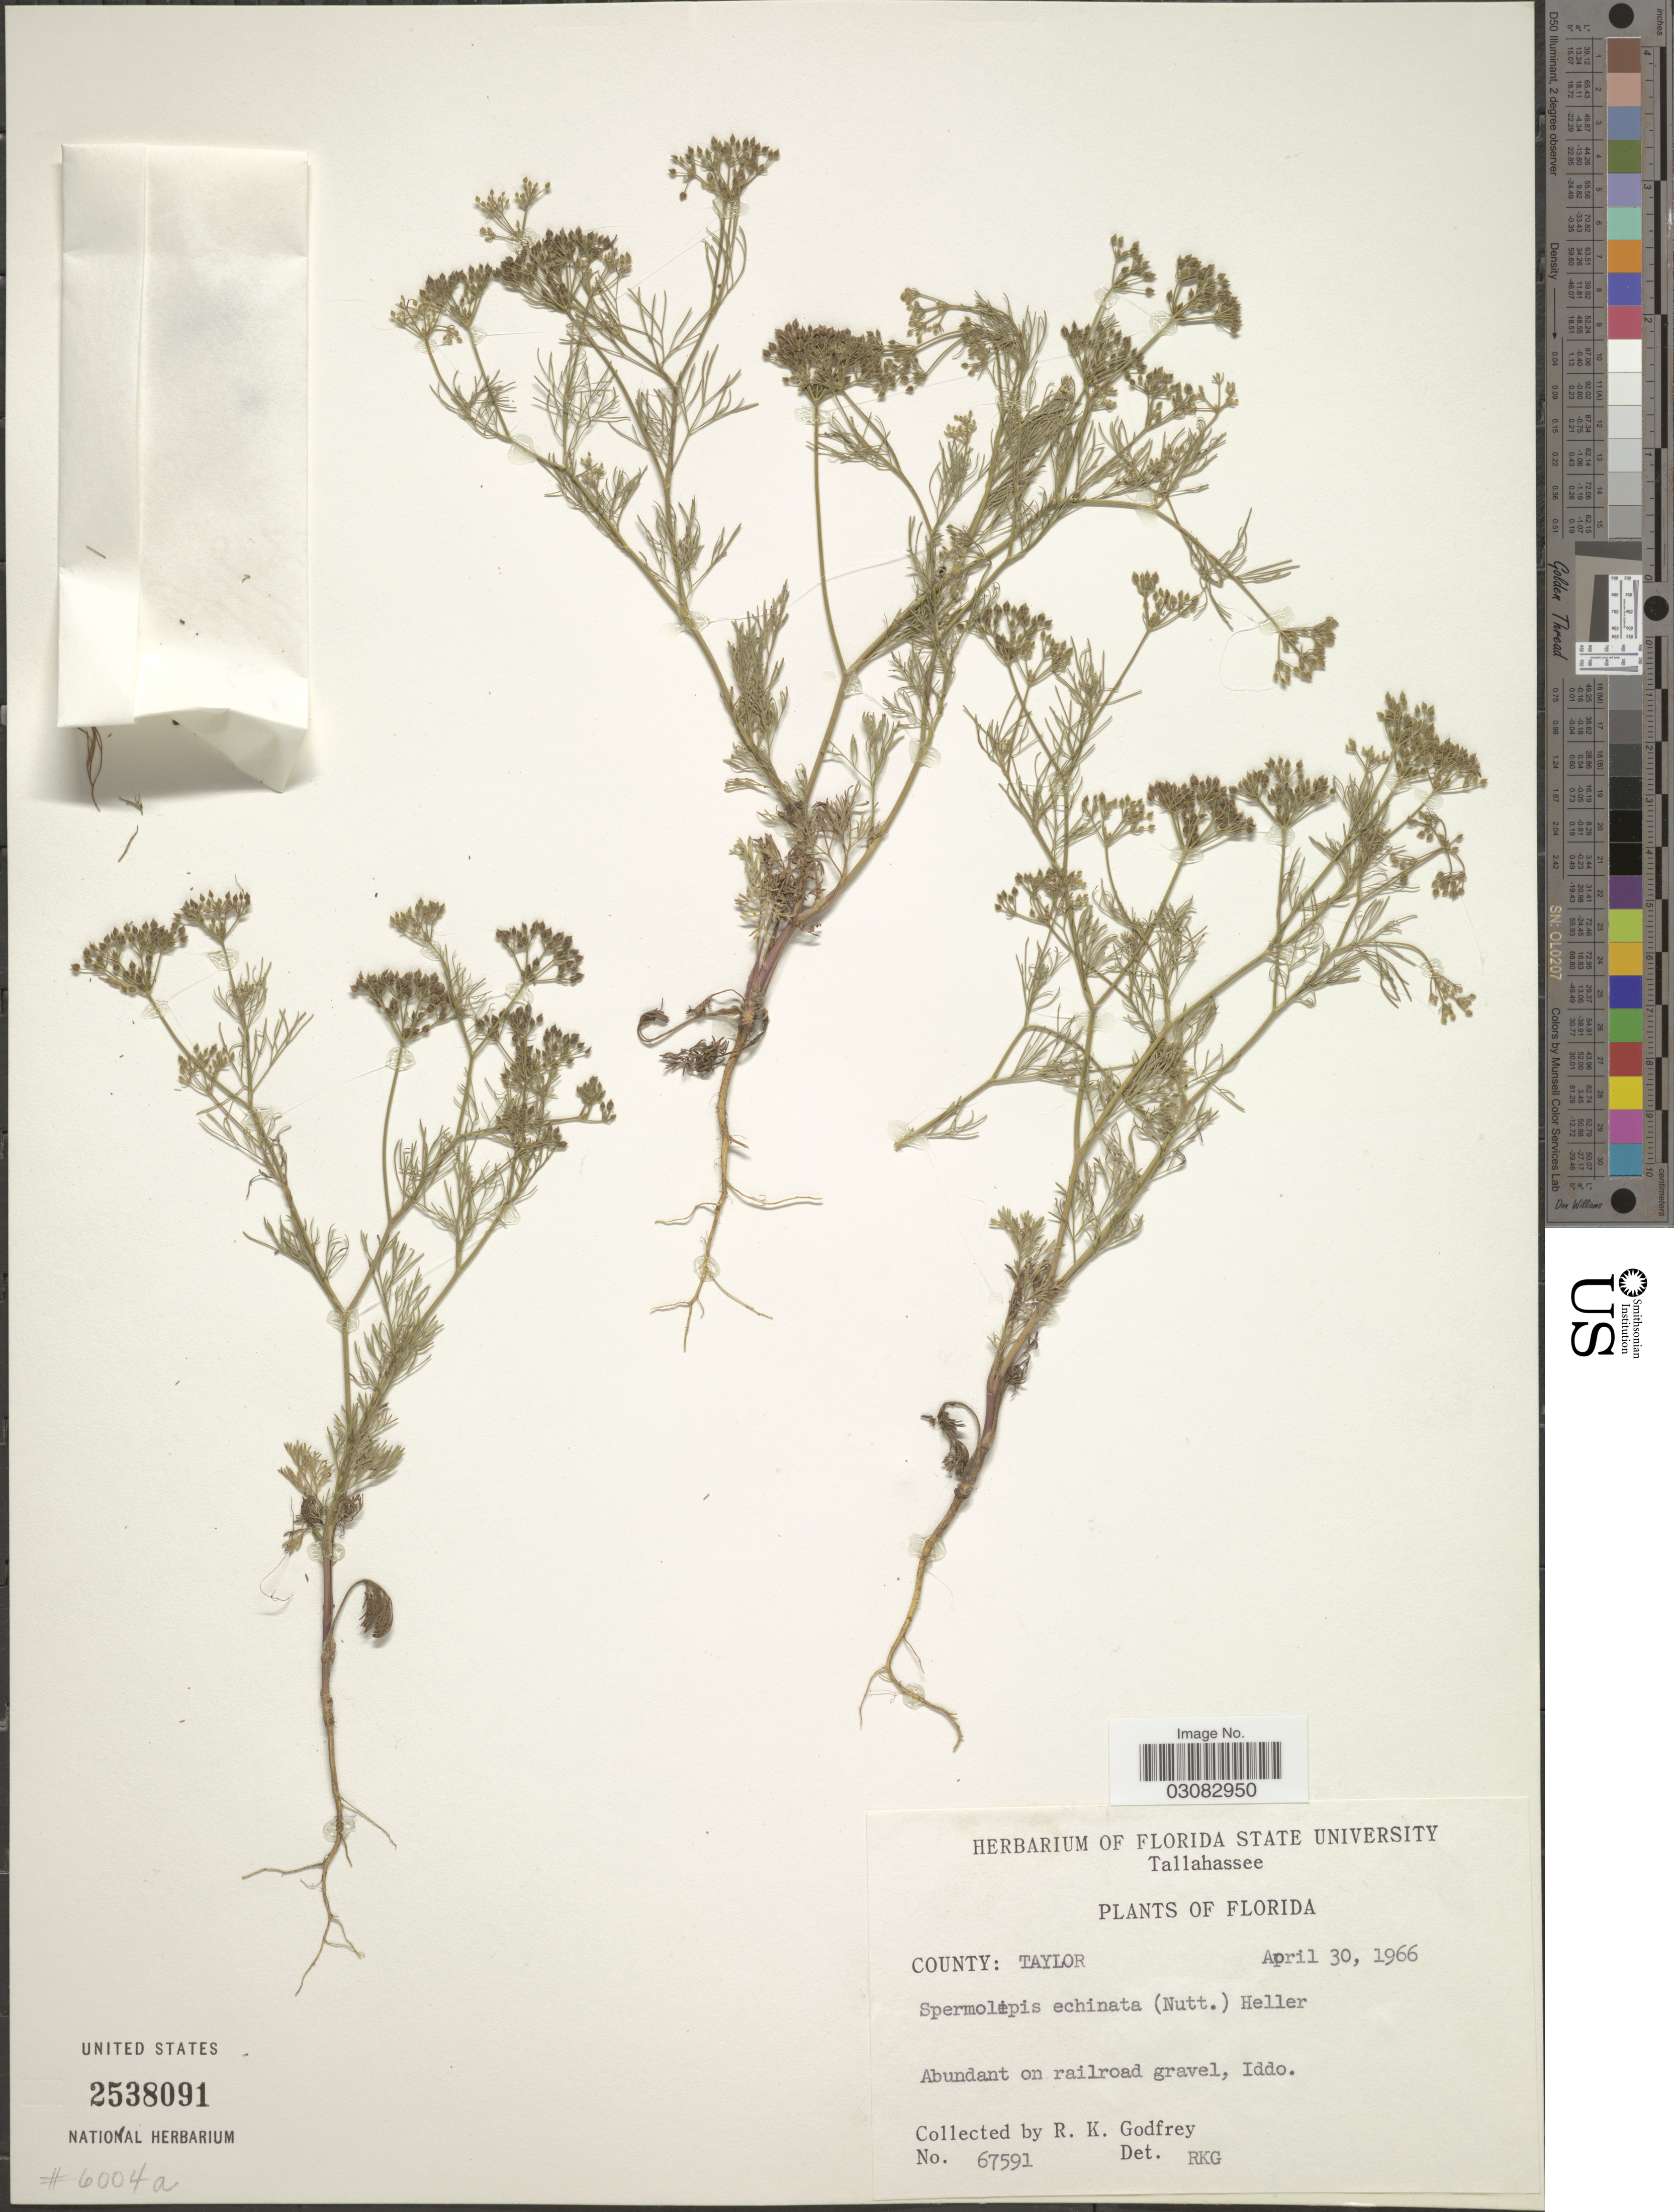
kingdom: Plantae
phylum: Tracheophyta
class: Magnoliopsida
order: Apiales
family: Apiaceae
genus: Spermolepis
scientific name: Spermolepis echinata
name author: (Nutt. ex DC.) A. Heller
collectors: R. K. Godfrey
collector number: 67591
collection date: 1966-04-30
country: United States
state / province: Florida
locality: County: Taylor, Iddo.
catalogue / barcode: US 2538091